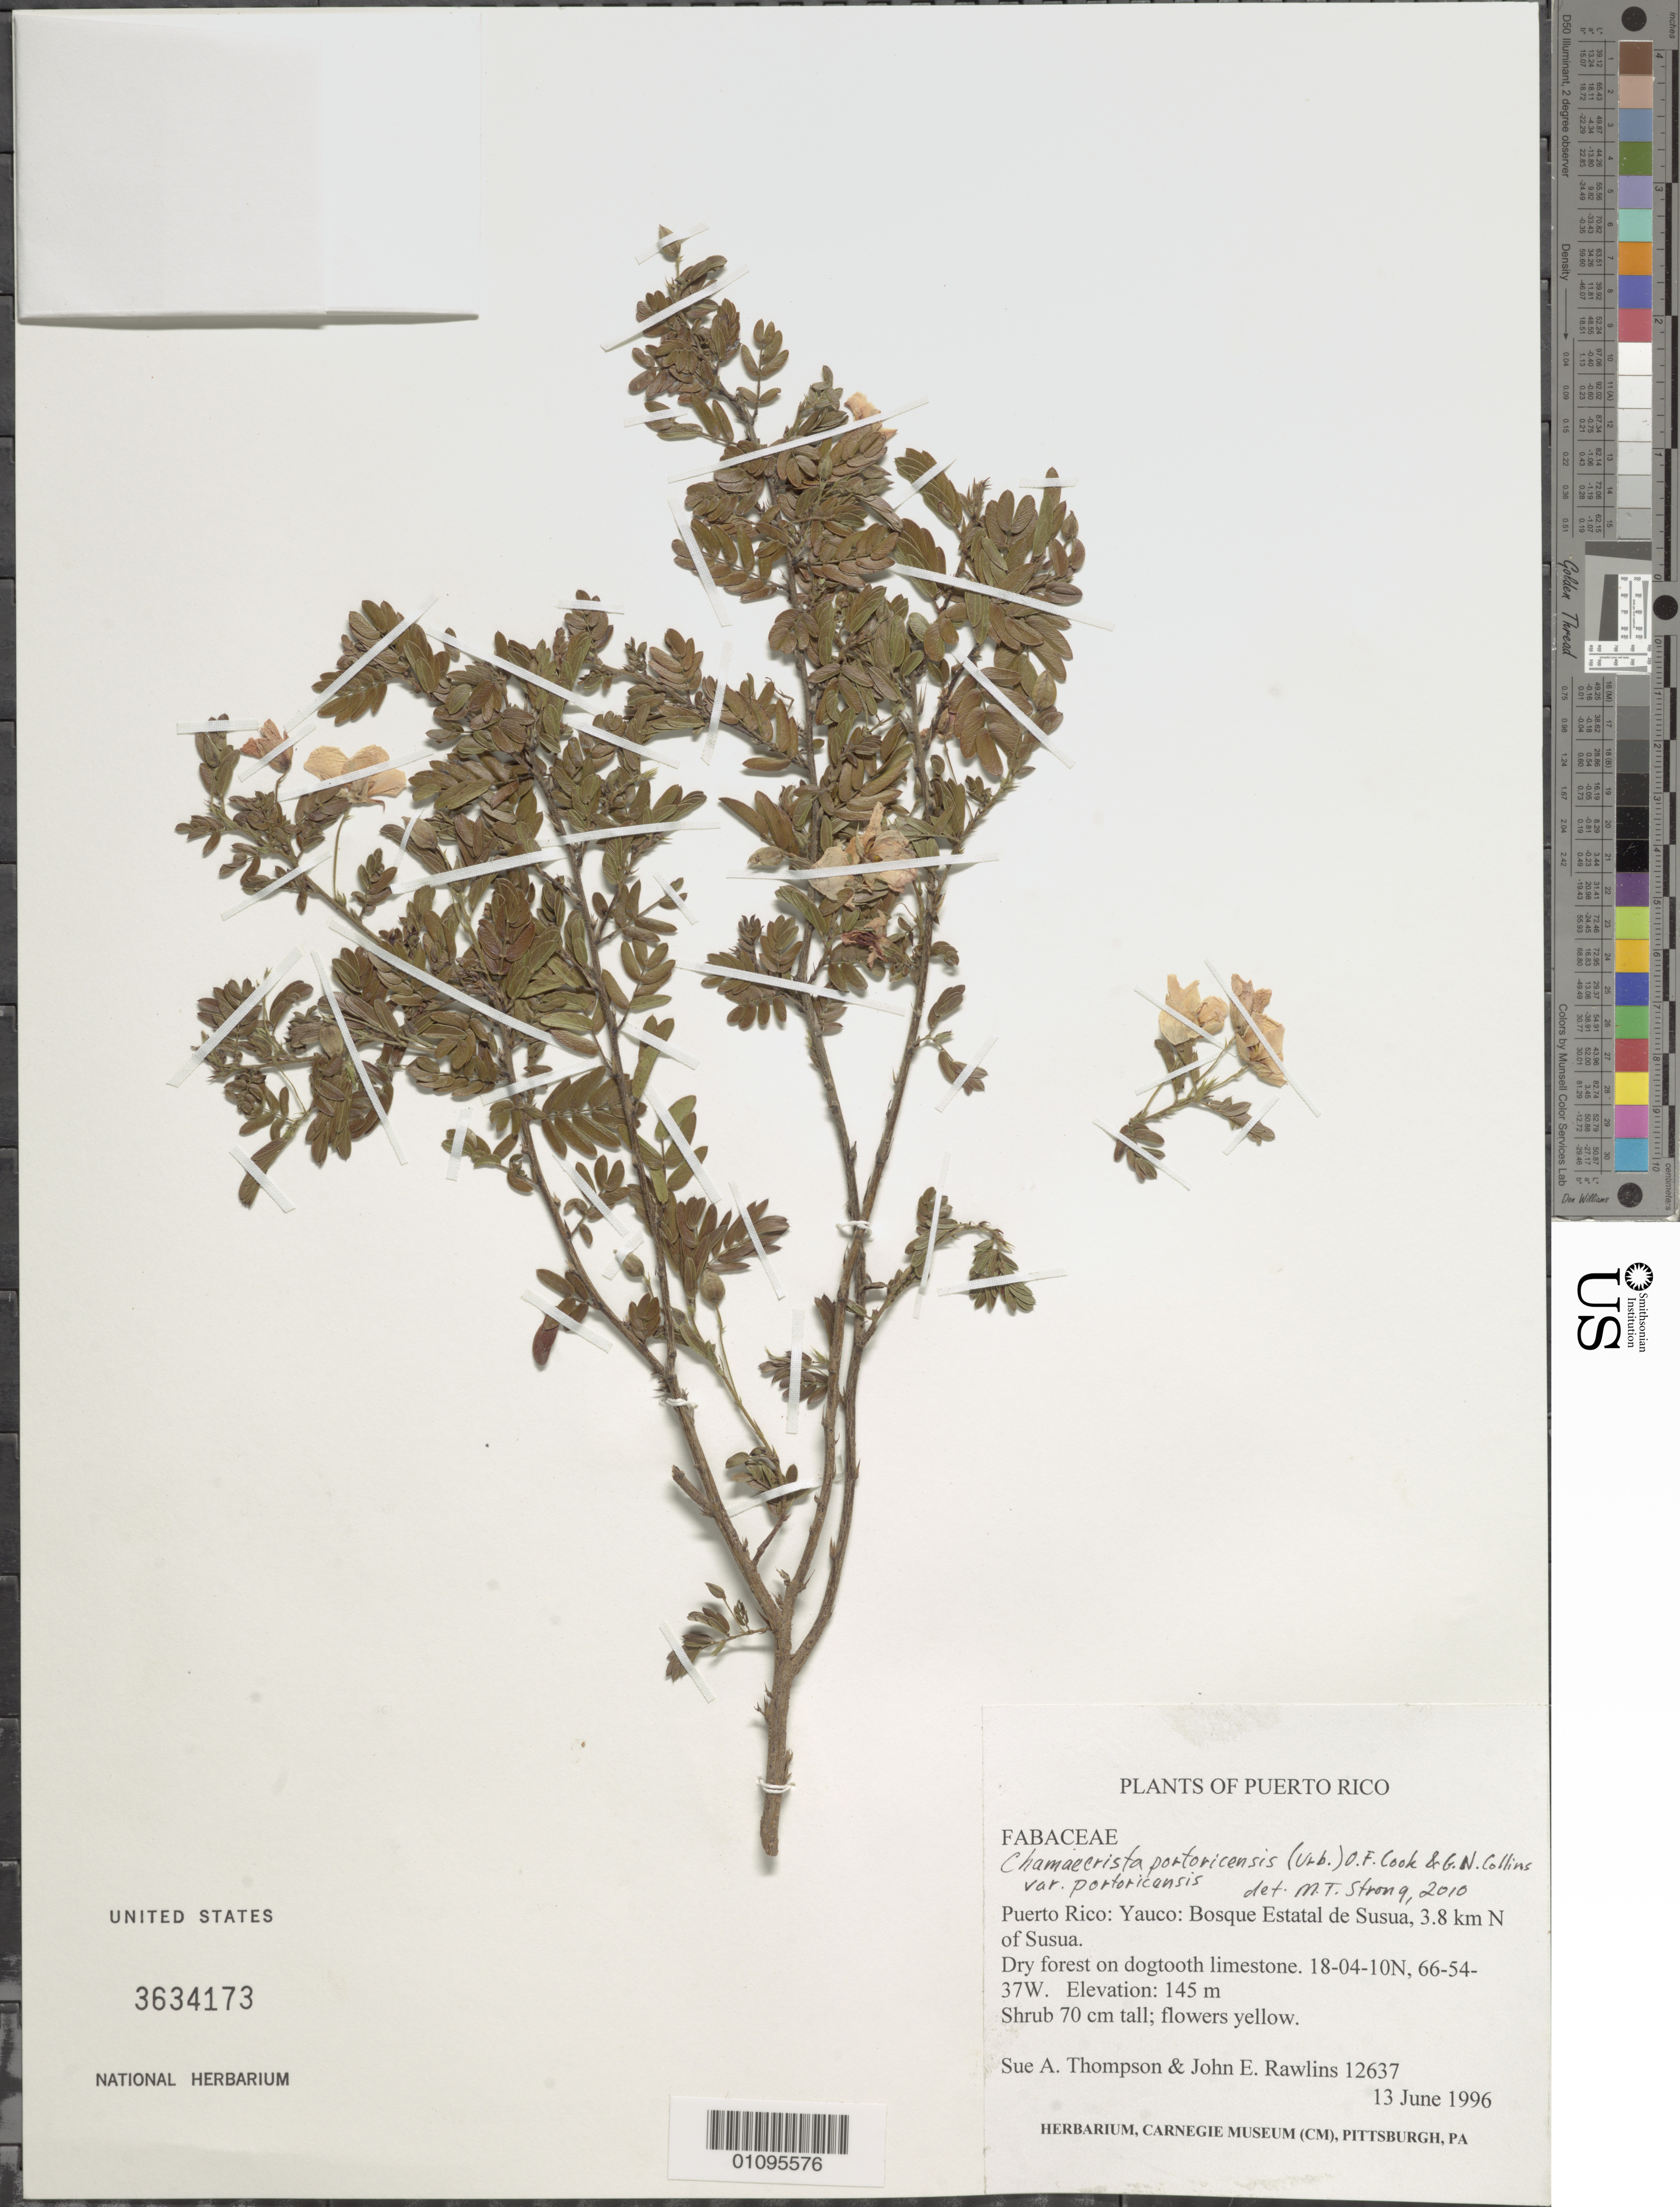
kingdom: Plantae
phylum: Tracheophyta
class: Magnoliopsida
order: Fabales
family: Fabaceae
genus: Chamaecrista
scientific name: Chamaecrista portoricensis var. portoricensis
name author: (Urb.) O.F. Cook & G. N. Collins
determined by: Strong, M. T., (US), Smithsonian Institution - National Museum of Natural History (UNITED STATES)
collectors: S. A. Thompson & J. Rawlins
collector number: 12637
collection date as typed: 13 Jun 1996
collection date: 1996-06-13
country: Puerto Rico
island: Puerto Rico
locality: Yauco: Bosque Estatal de Susua, 3.8 km N of Susua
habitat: Dry forest on dogtooth limestone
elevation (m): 145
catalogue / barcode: US 3634173